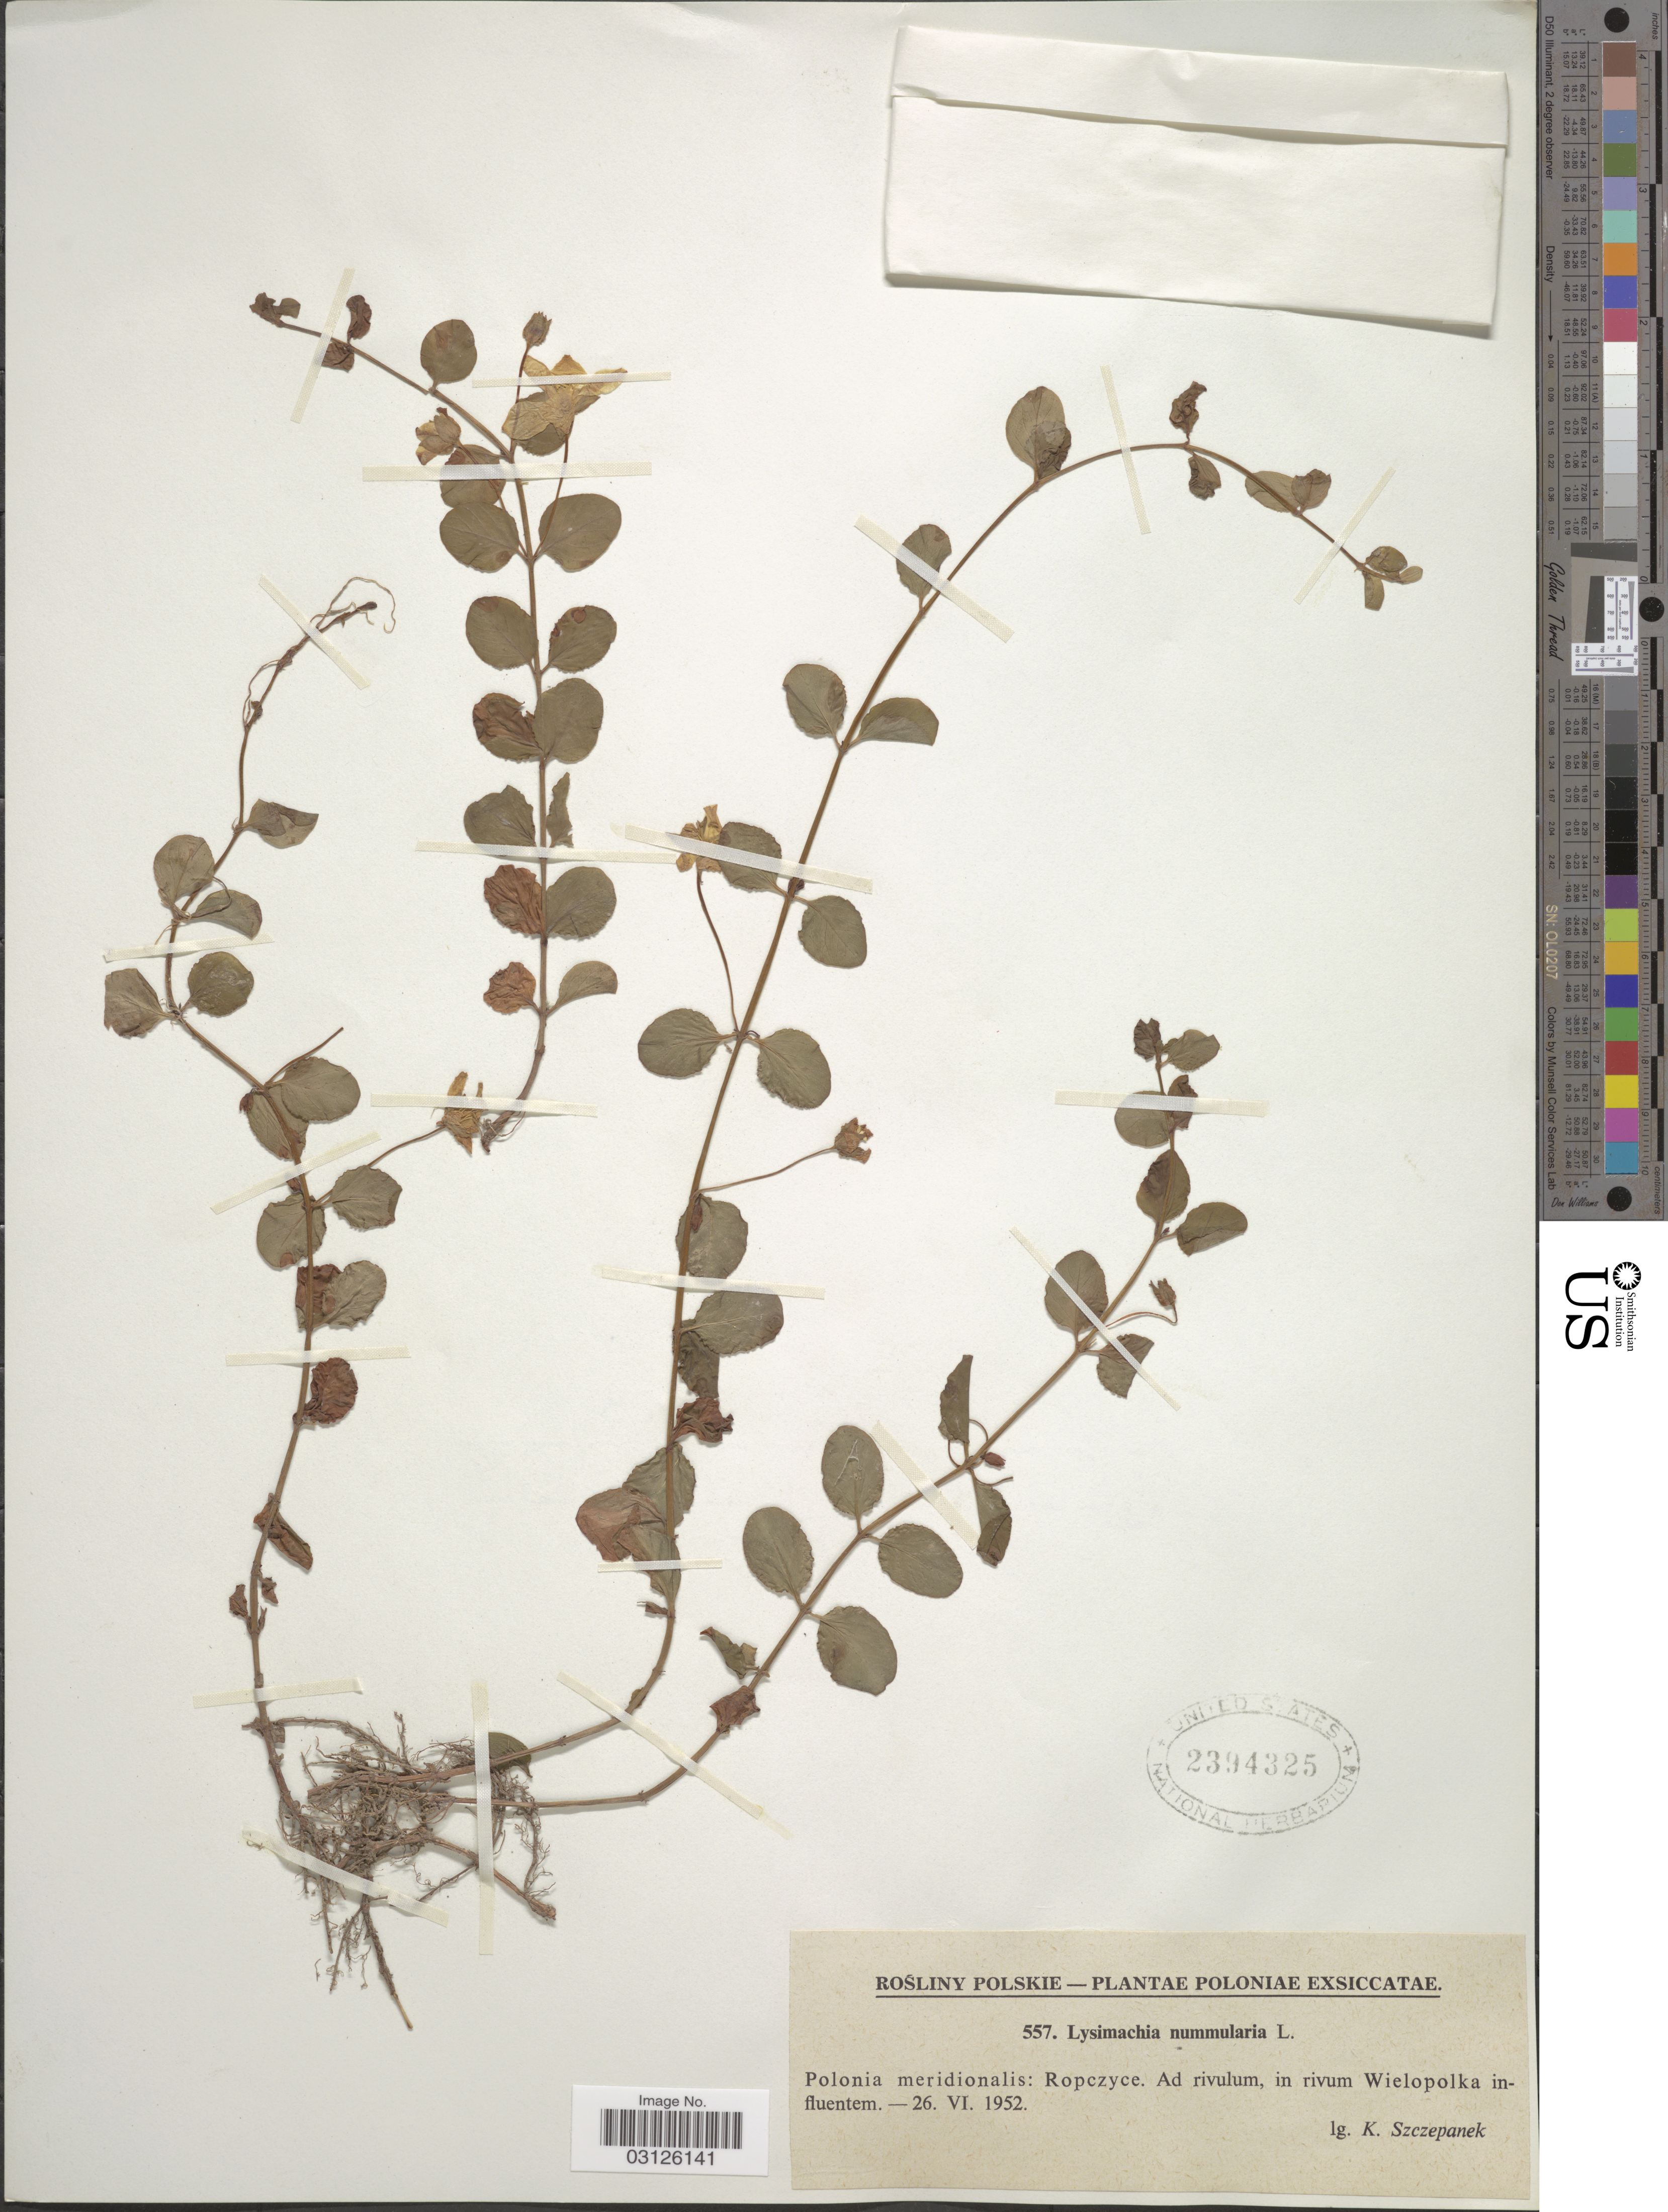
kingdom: Plantae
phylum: Tracheophyta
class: Magnoliopsida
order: Ericales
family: Primulaceae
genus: Lysimachia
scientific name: Lysimachia nummularia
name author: L.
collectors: K. Szczepanek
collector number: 557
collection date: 1952-06-26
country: Poland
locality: Polonia meridionalis: Ropczyce. Ad rivulum, in rivum Wielopolka influentem.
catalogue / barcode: US 2394325